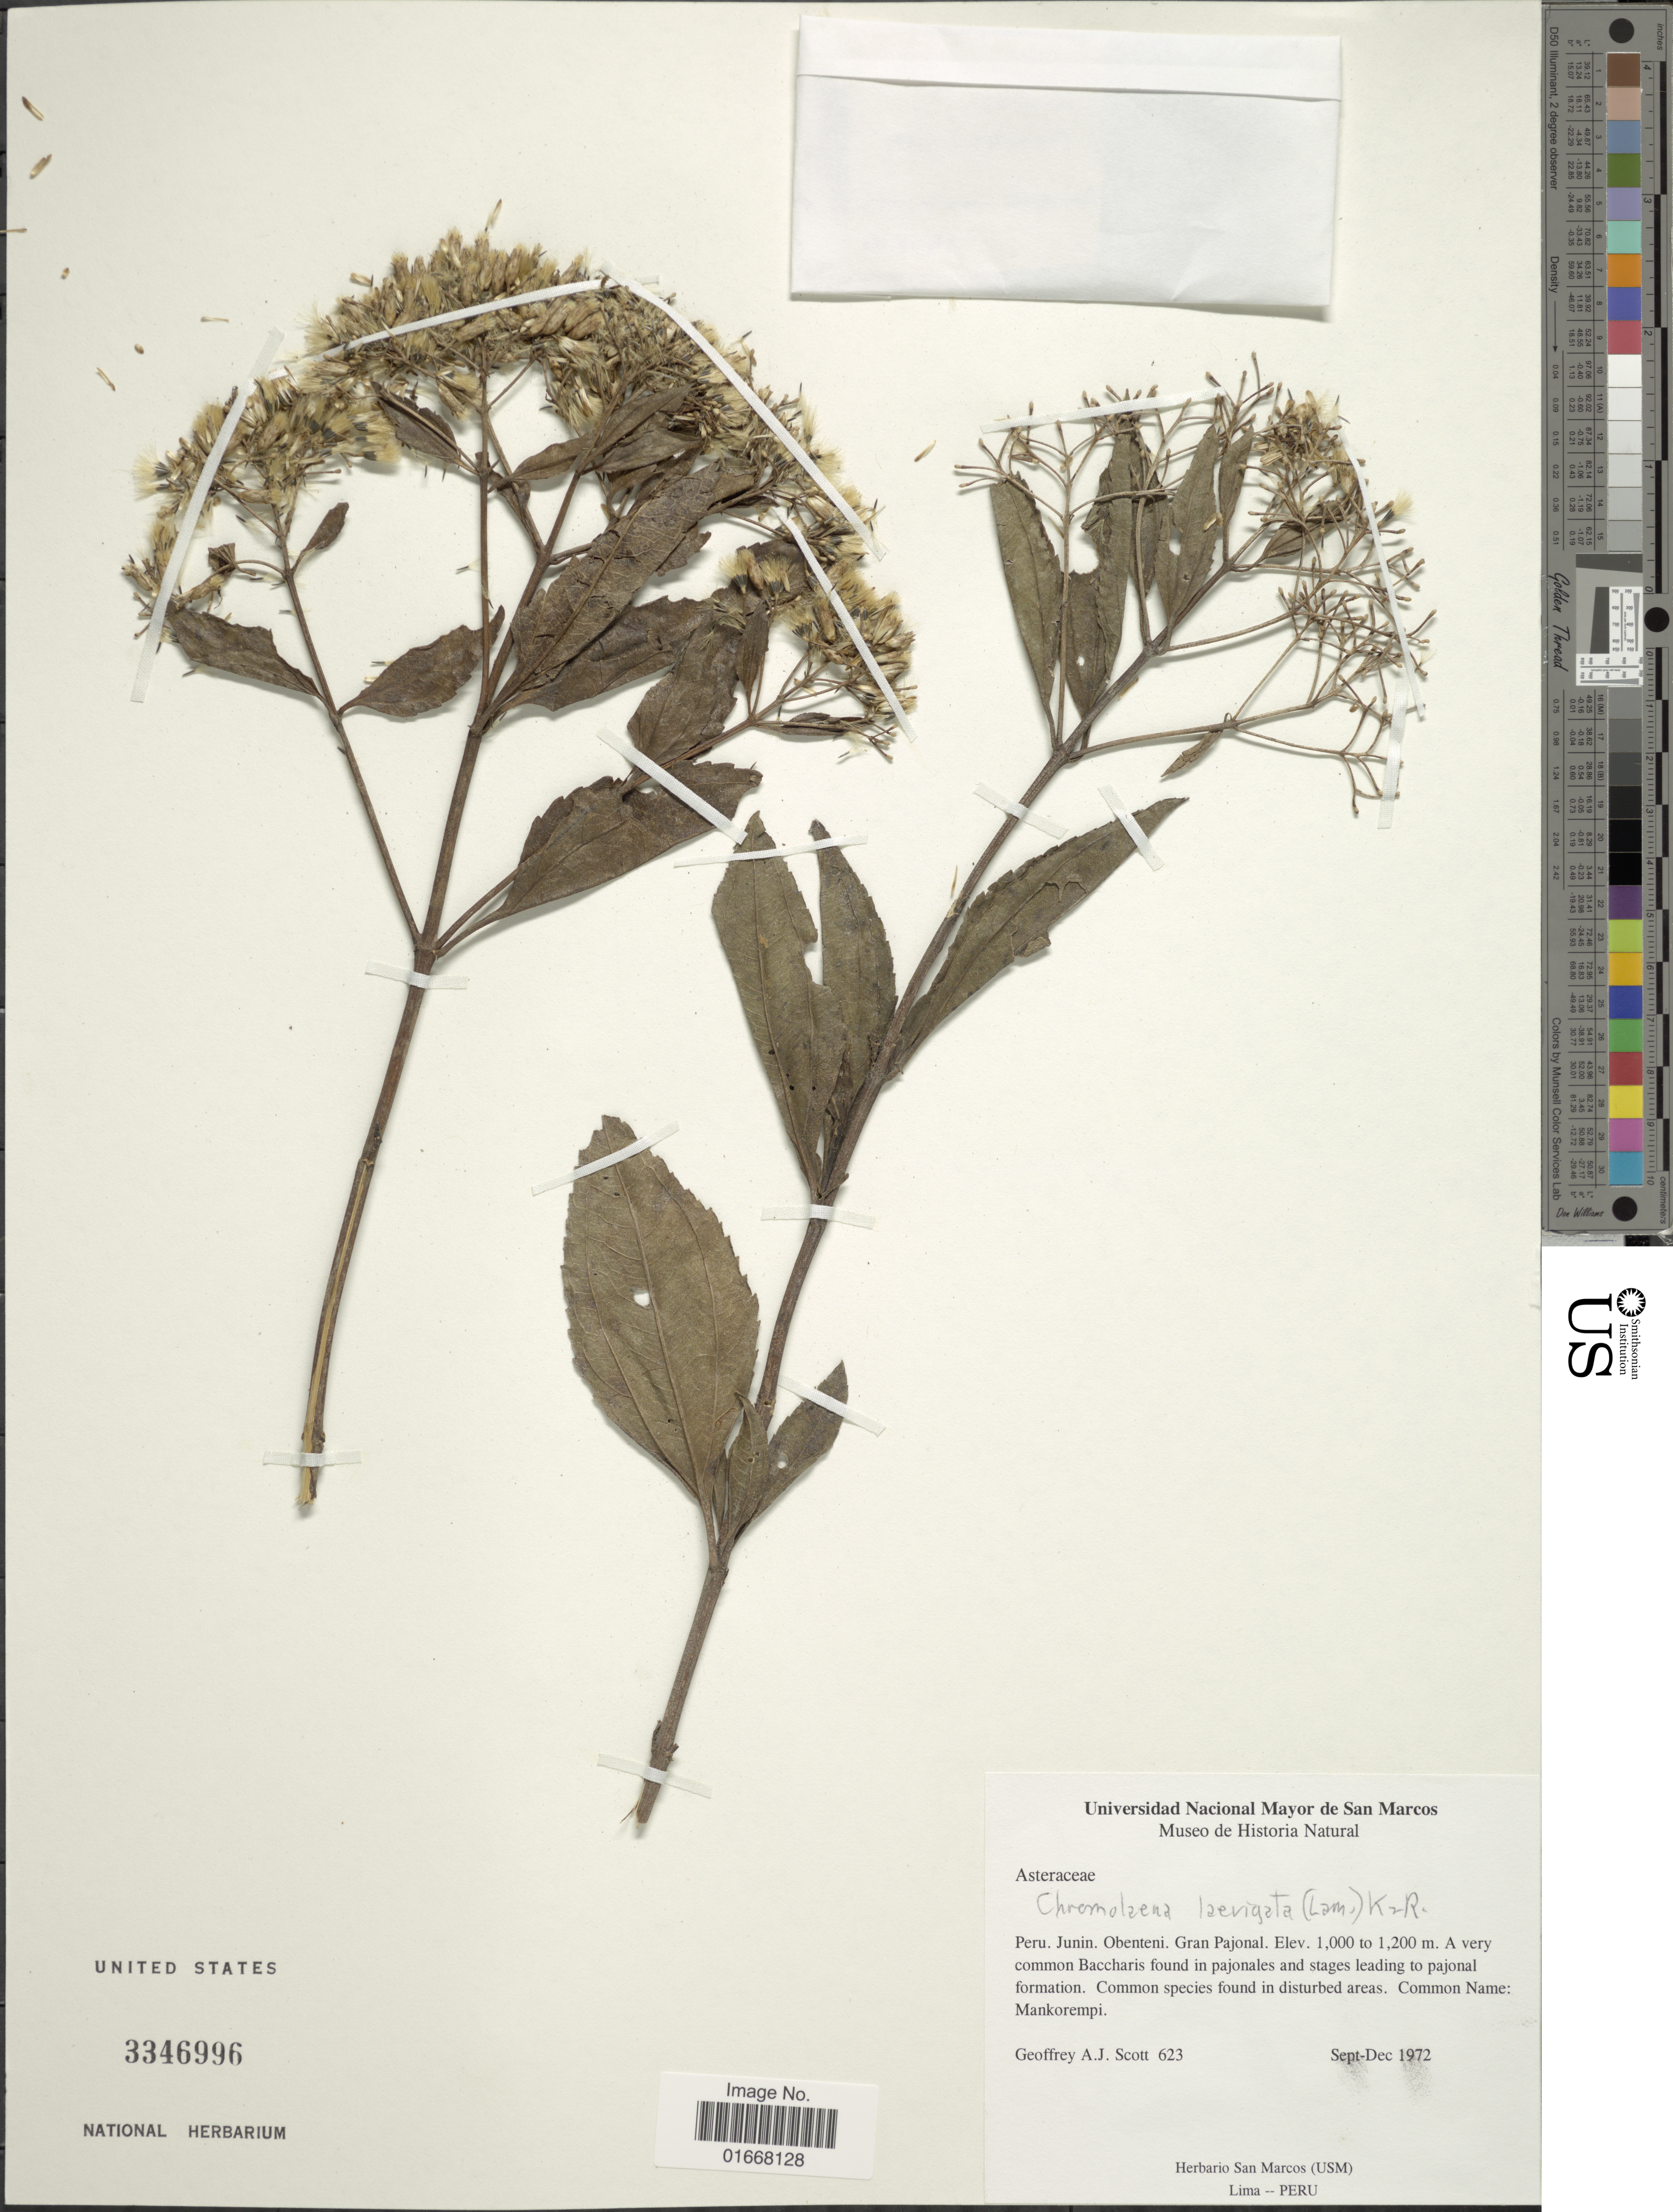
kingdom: Plantae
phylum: Tracheophyta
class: Magnoliopsida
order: Asterales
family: Asteraceae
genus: Chromolaena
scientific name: Chromolaena laevigata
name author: (Lam.) R.M. King & H. Rob.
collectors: G. Scott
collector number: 623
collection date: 1972-09/1972-12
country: Peru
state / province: Junín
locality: Obenteni, Gran Pajonas, a very common Baccharis found in pajonales and stages leading to pajonal formation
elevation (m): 1000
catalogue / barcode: US 3346996